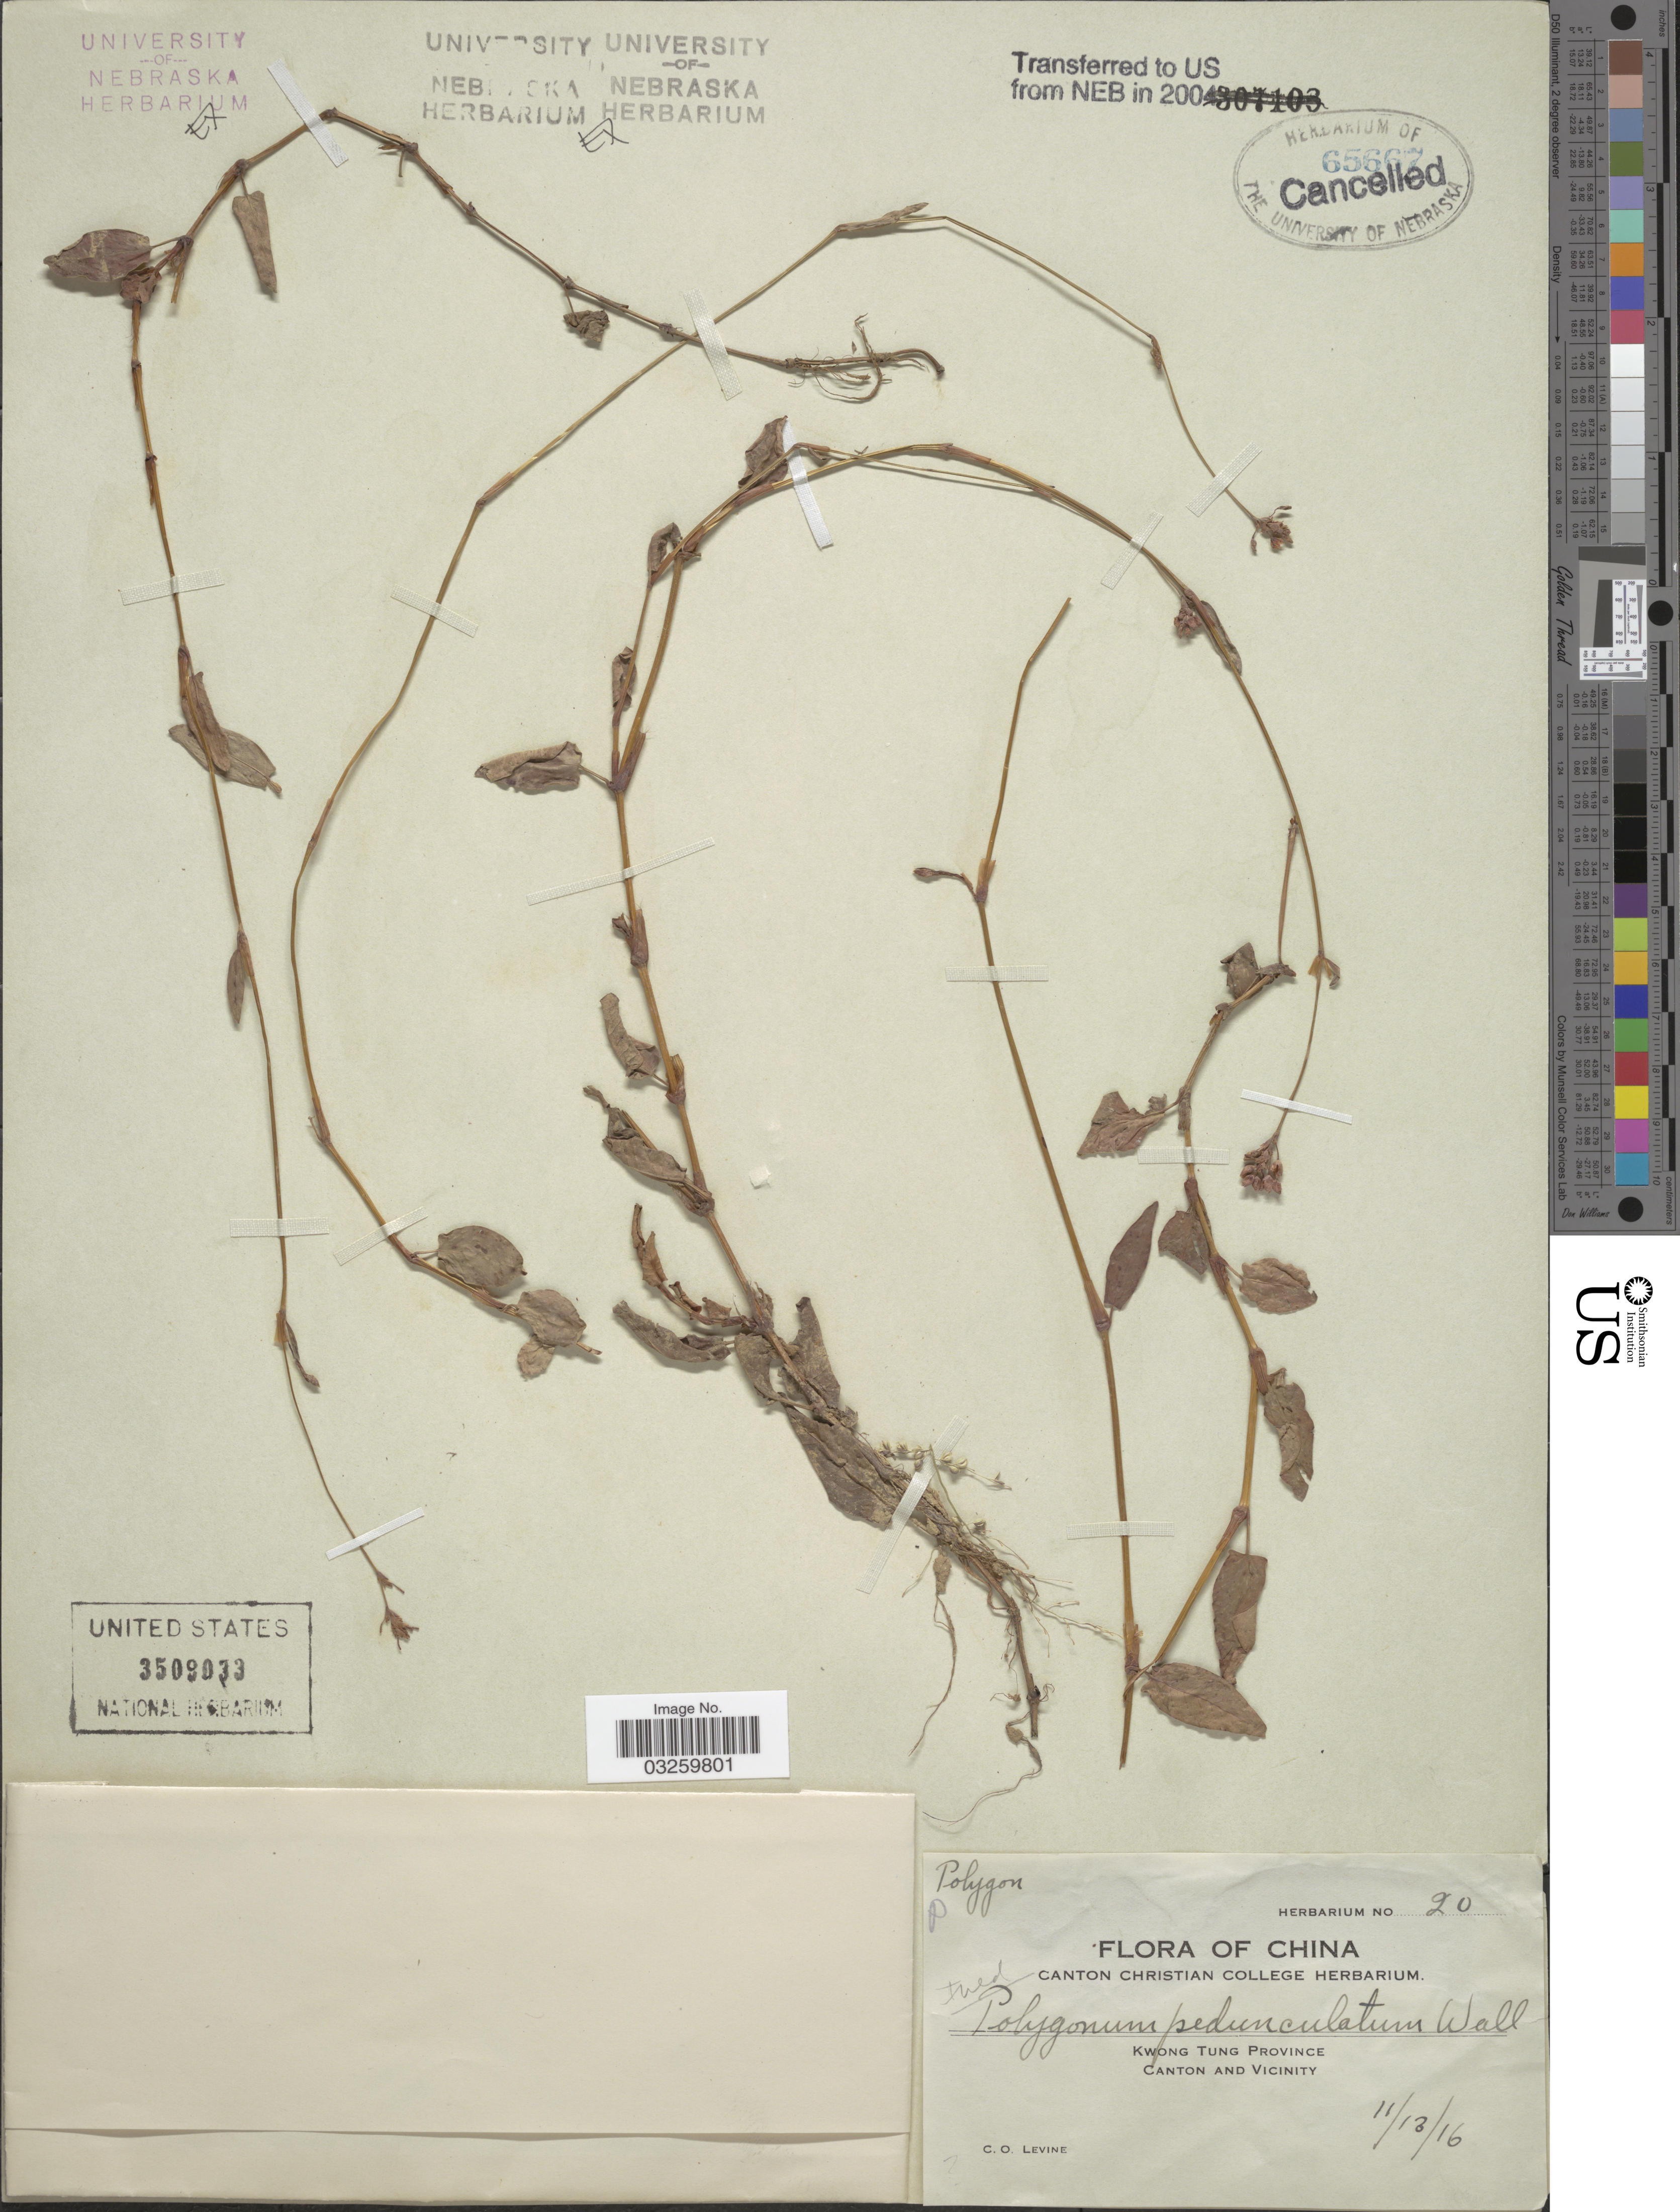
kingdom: Plantae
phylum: Tracheophyta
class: Magnoliopsida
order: Caryophyllales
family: Polygonaceae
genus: Polygonum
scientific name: Polygonum sp.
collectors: C. O. Levine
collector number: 20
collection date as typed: Transcribed d/m/y: 13/11/16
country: China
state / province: Guangdong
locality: Kwong Tung. Canton and Vicinity.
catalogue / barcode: US 3509033